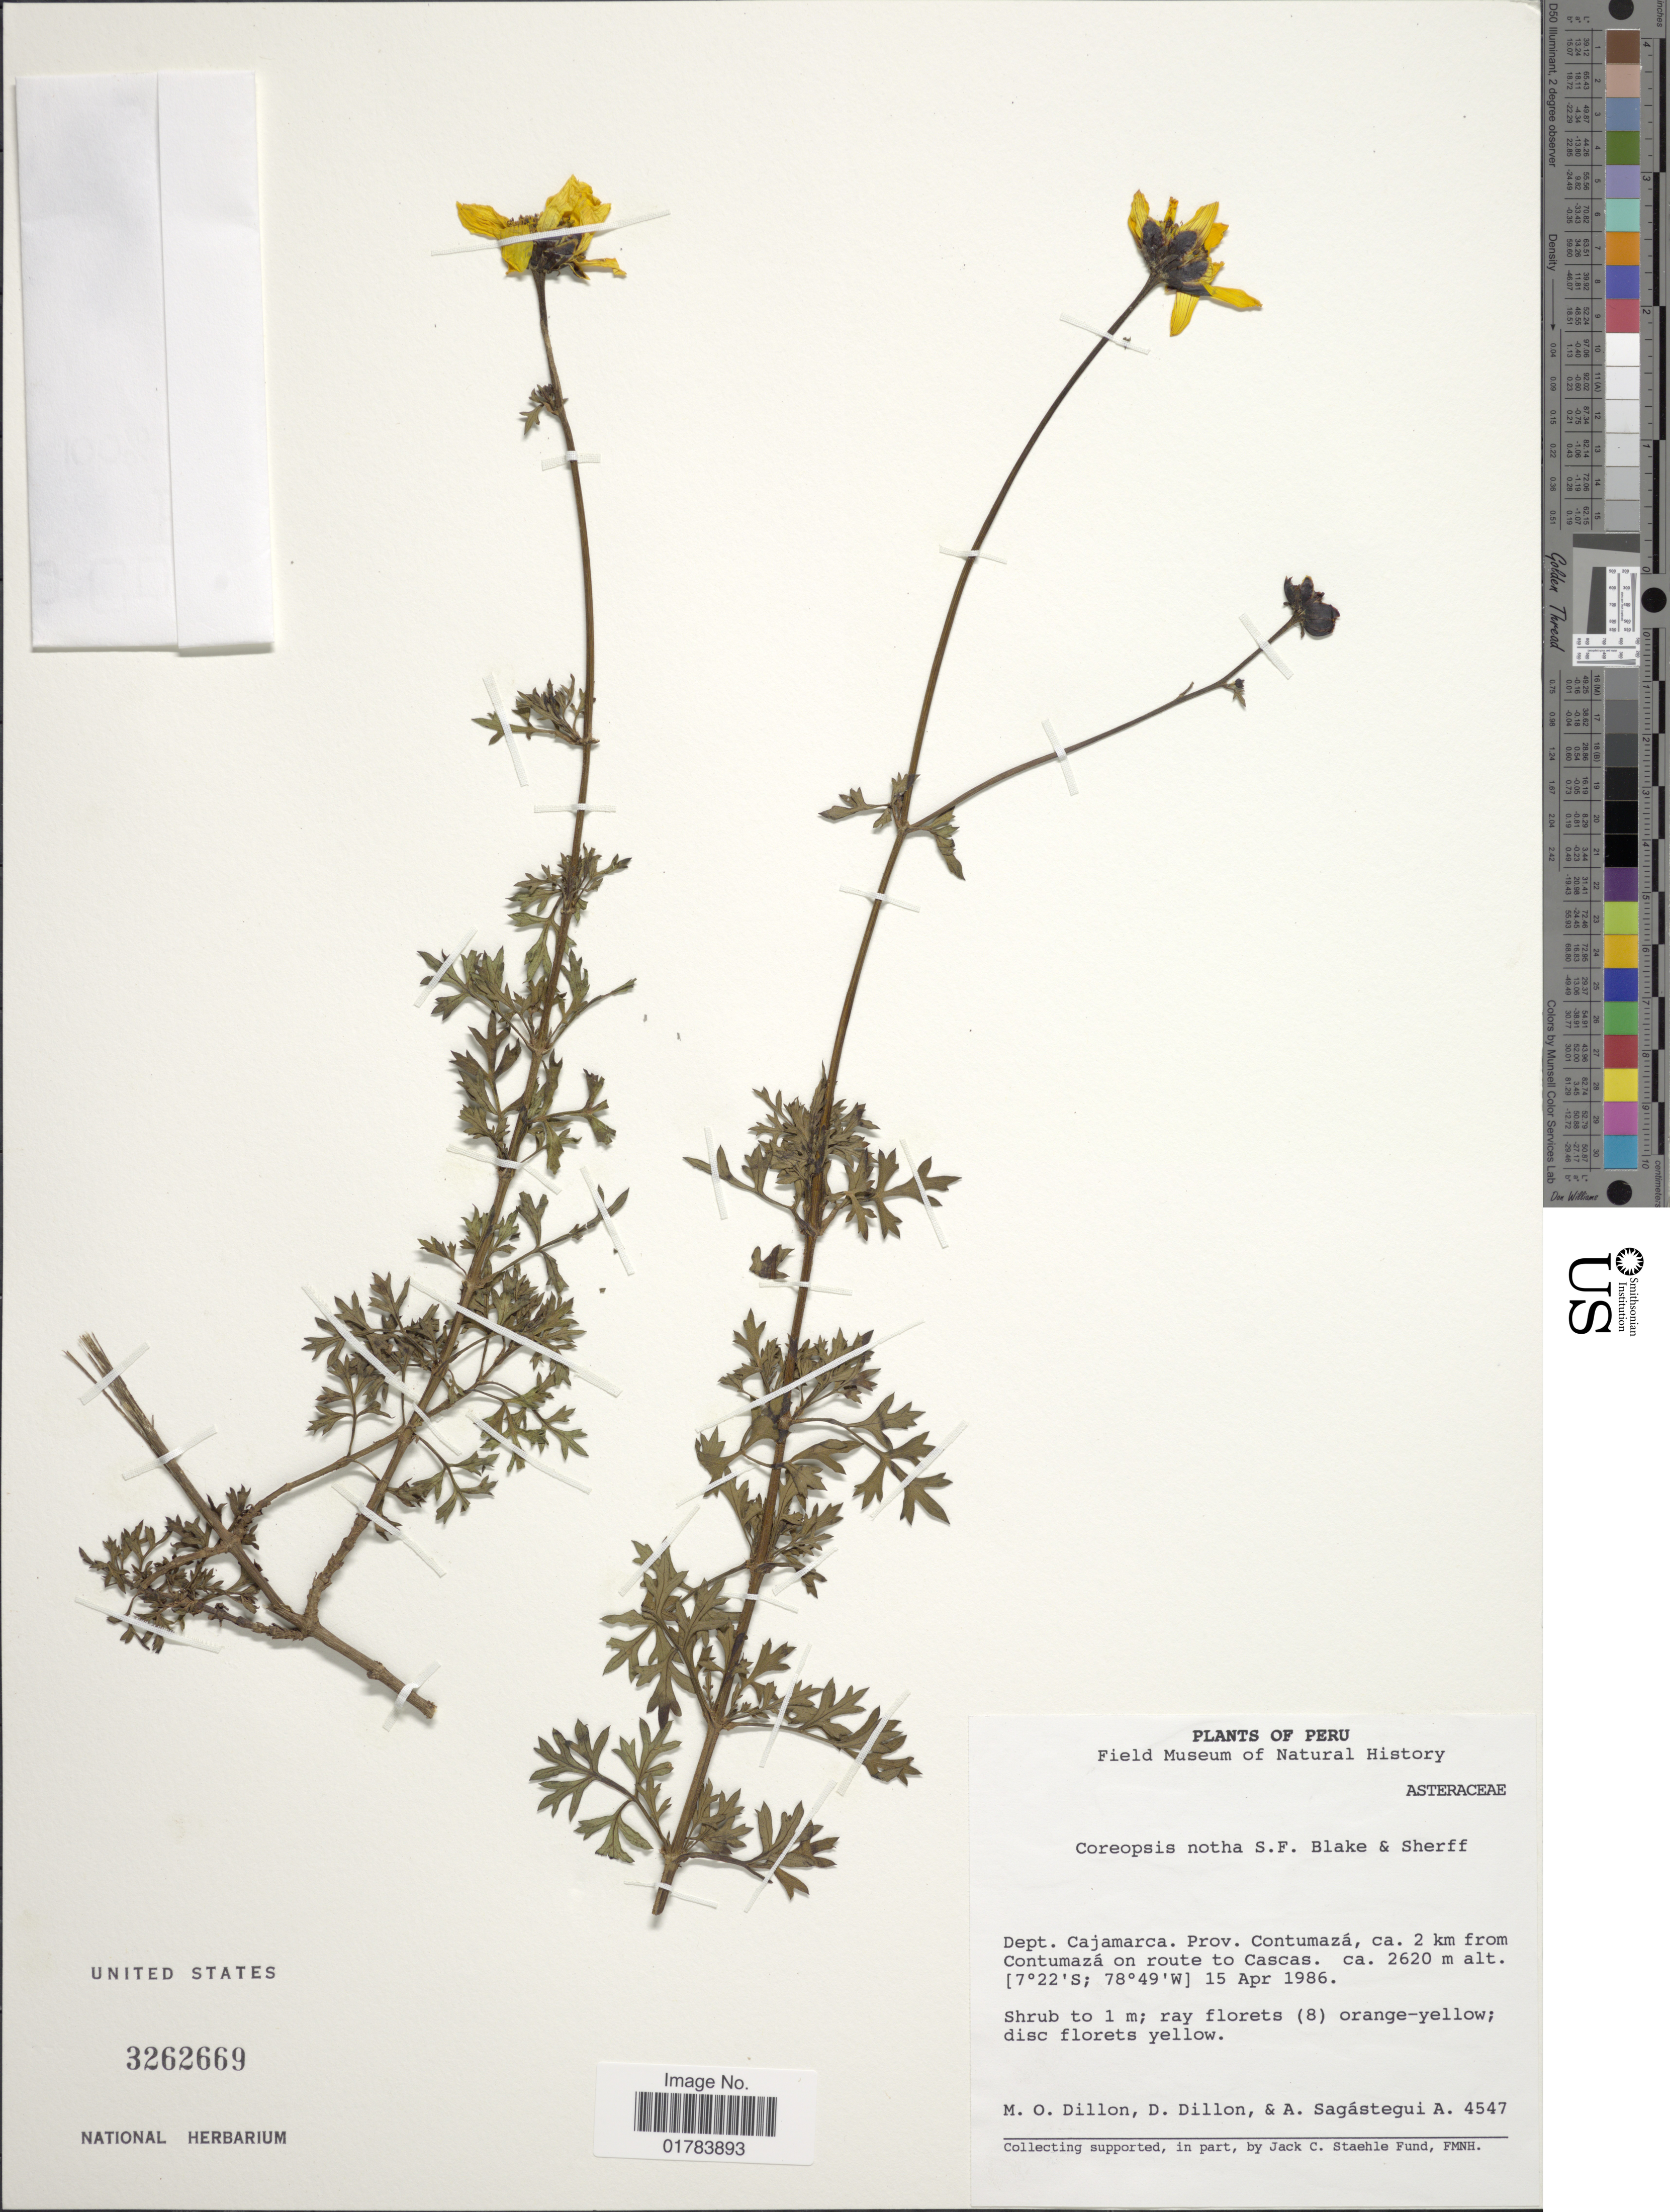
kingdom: Plantae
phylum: Tracheophyta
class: Magnoliopsida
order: Asterales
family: Asteraceae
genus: Coreopsis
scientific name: Coreopsis notha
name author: S.F. Blake & Sherff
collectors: M. O. Dillon, D. Dillon & A. Sagástegui A.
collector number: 4547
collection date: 1986-04-15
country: Peru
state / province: Cajamarca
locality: Prov. Contumaza, ca. 2 km from Contumaza on route to Cascas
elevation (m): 2620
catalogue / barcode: US 3262669